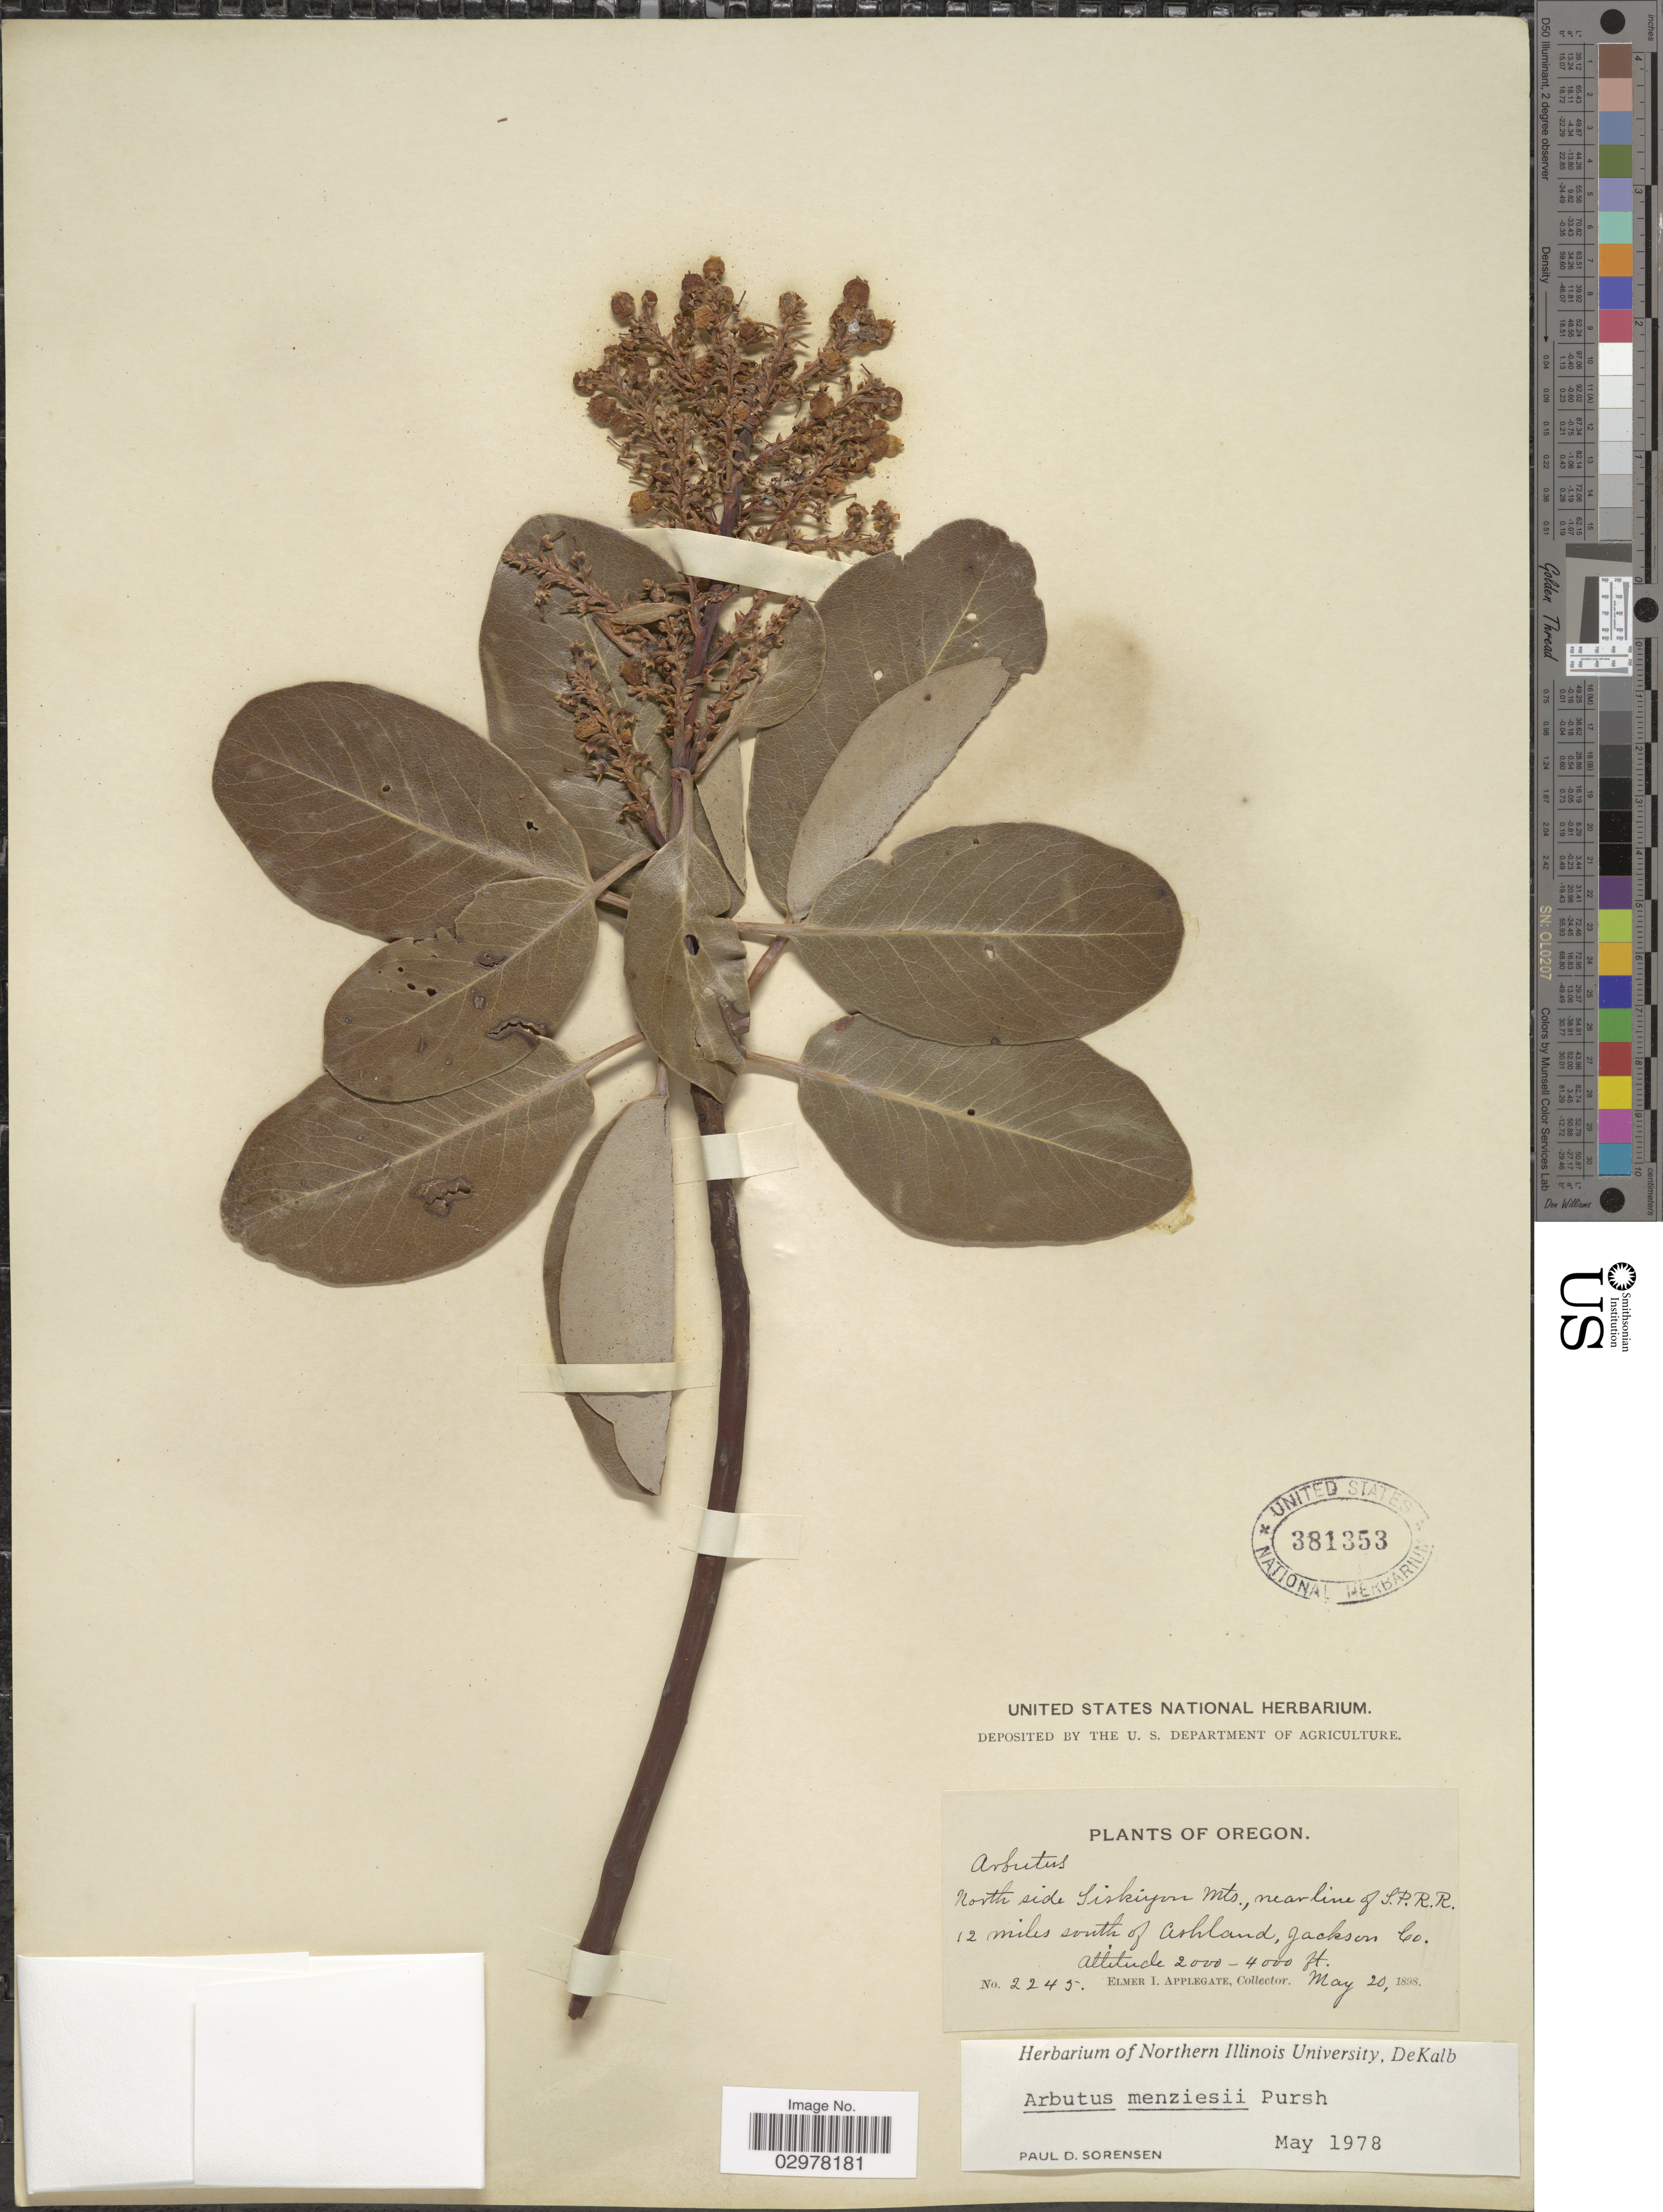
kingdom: Plantae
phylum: Tracheophyta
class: Magnoliopsida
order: Ericales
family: Ericaceae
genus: Arbutus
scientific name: Arbutus menziesii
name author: Pursh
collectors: E. I. Applegate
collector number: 2245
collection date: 1898-05-20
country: United States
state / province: Oregon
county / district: Jackson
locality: North side of Siskiyou Mts., near line of S.P.R.R. 12 miles south of Ashland, Jackson Co.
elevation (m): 610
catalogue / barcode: US 381353